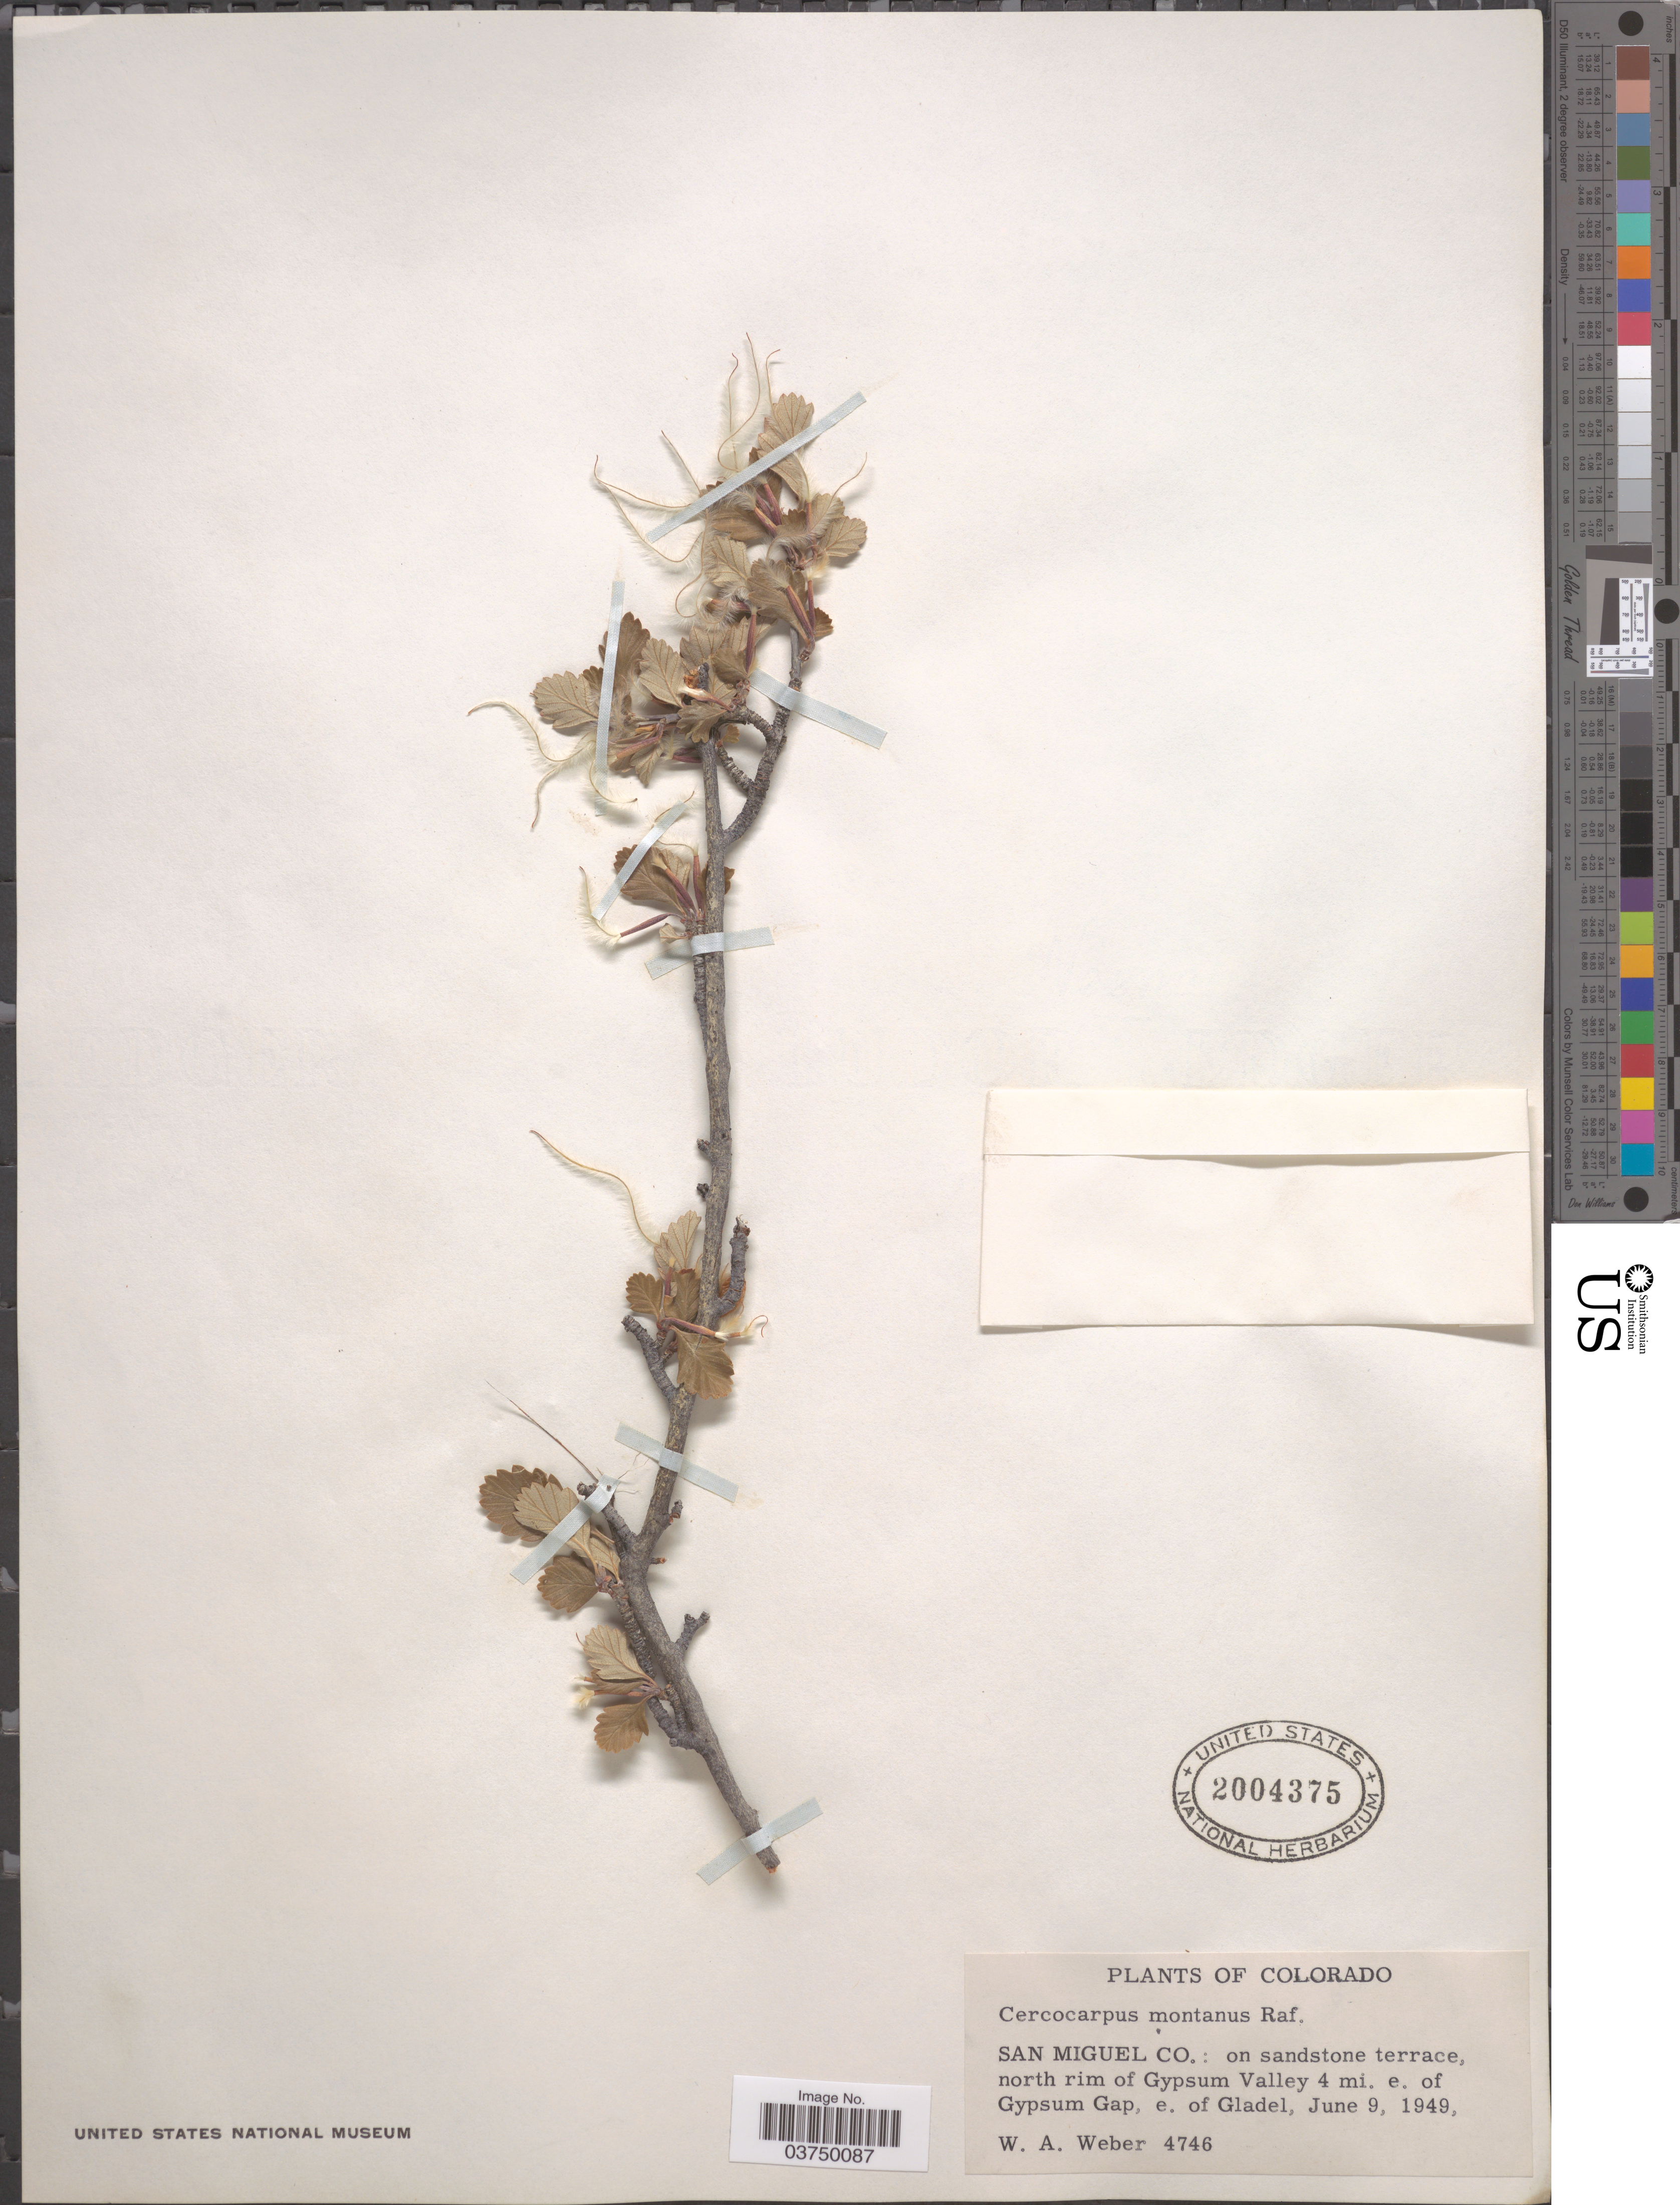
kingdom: Plantae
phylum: Tracheophyta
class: Magnoliopsida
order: Rosales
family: Rosaceae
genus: Cercocarpus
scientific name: Cercocarpus montanus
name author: Raf.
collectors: W. A. Weber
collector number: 4746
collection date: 1949-06-09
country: United States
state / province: Colorado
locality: San Miguel Co.: on sandstone terrace, north rim of Gypsum Valley 4 mi. e. of Gypsum Gap, e. of Gladel.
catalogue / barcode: US 2004375